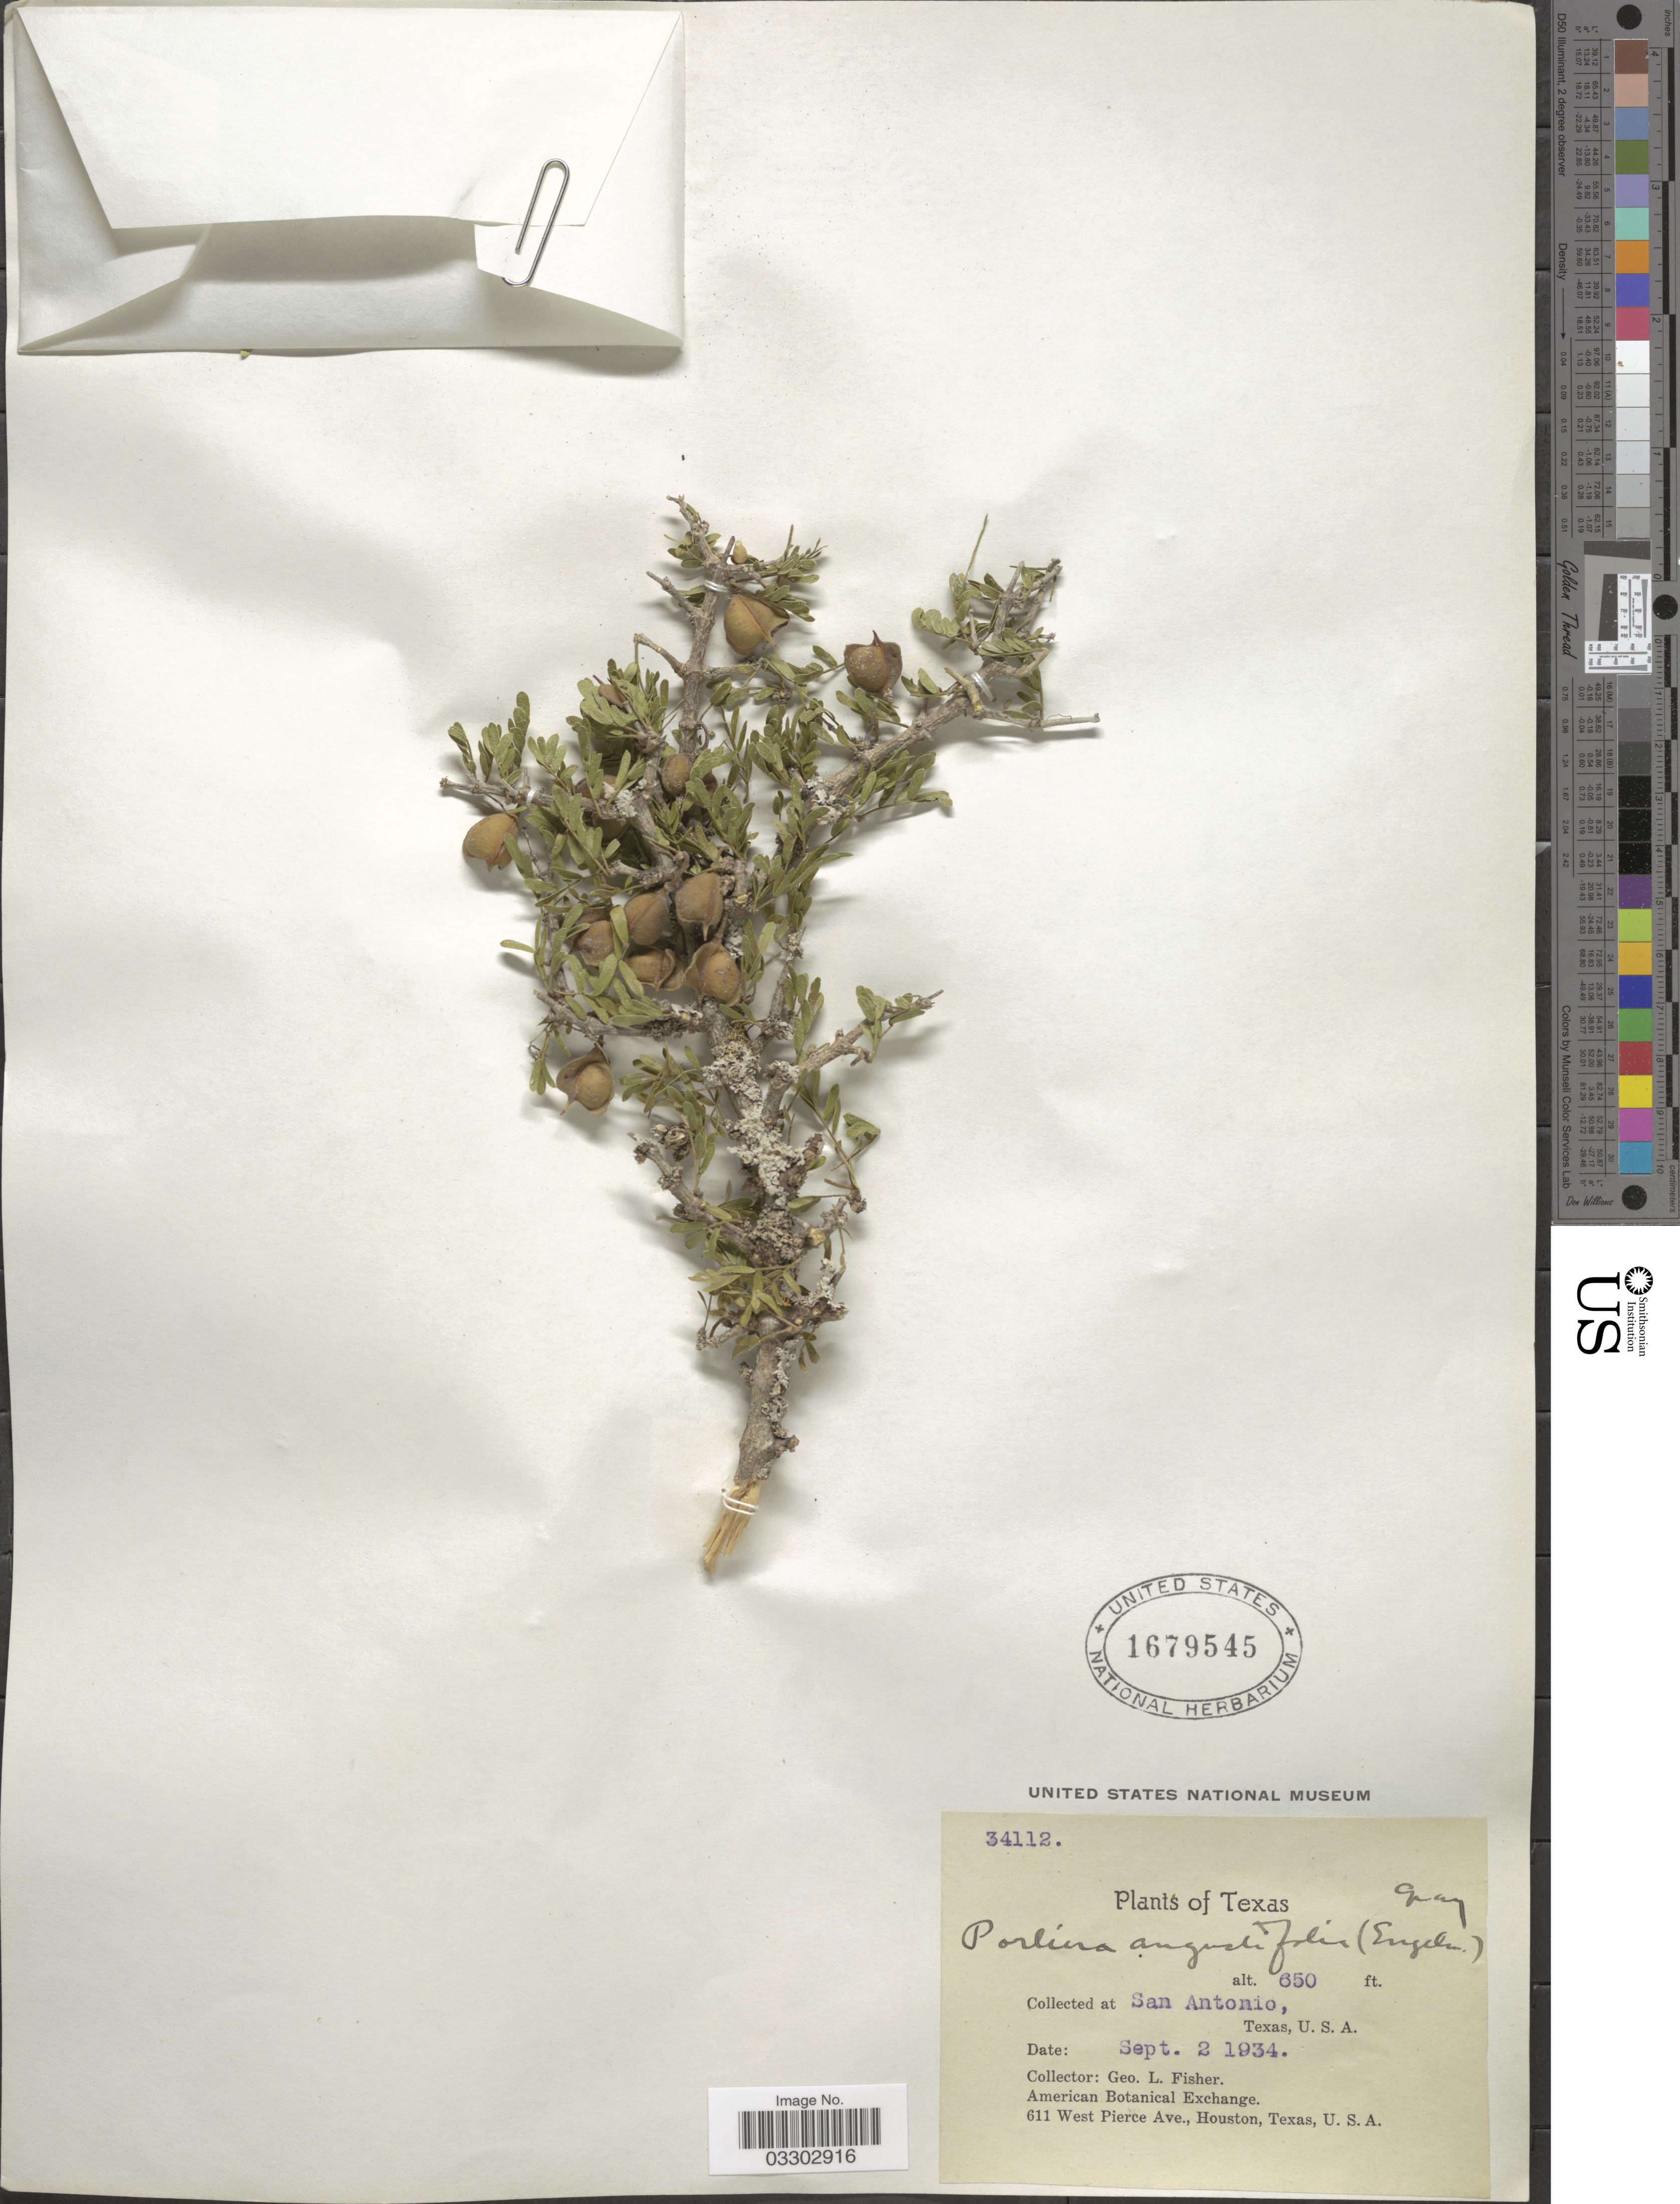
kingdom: Plantae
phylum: Tracheophyta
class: Magnoliopsida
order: Zygophyllales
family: Zygophyllaceae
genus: Guaiacum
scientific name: Guaiacum angustifolium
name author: Engelm.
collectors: G. L. Fisher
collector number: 34112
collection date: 1934-09-02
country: United States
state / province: Texas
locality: San Antonio.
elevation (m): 198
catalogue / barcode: US 1979545